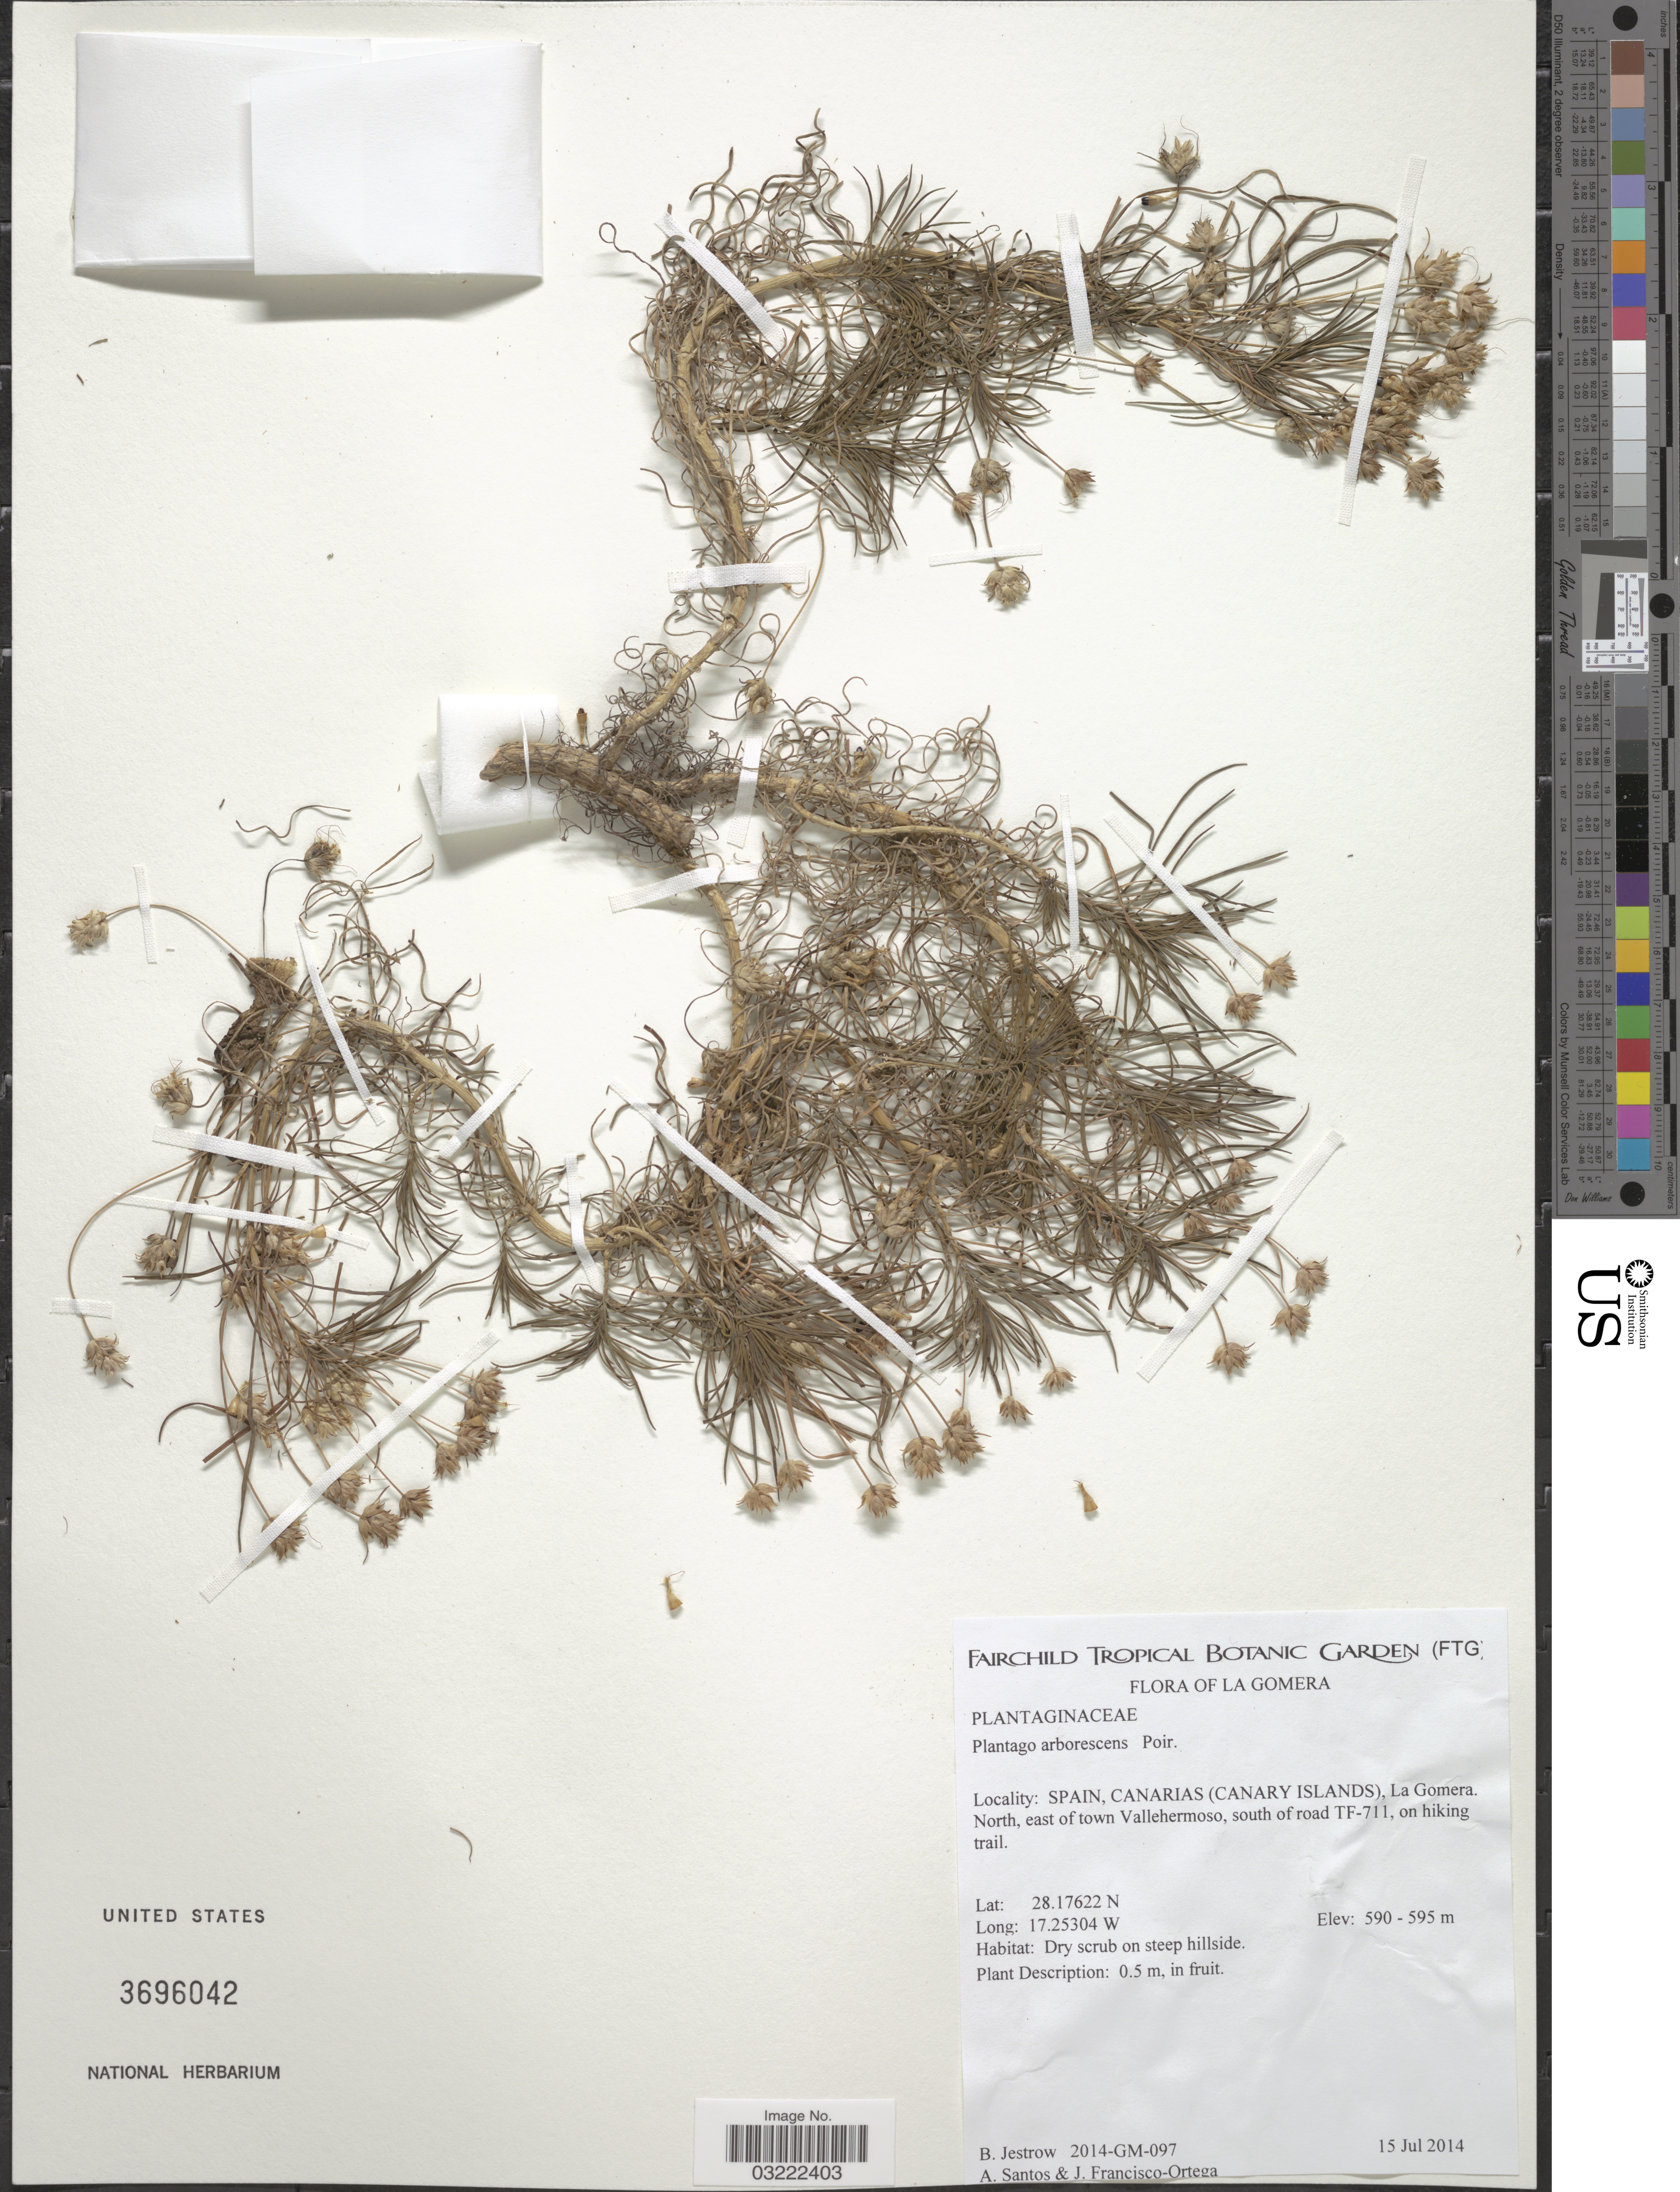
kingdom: Plantae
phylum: Tracheophyta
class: Magnoliopsida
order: Lamiales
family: Plantaginaceae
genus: Plantago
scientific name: Plantago arborescens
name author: Poir.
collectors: B. Jestrow, A. Santos & J. Fransisco-Ortega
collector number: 2014-GM-097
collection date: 2014-07-15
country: Spain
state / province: Canarias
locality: La Gomera, Spain, Canarias (Canary Islands), La Gomera. North, east of town Vallehermoso, south of road TF-711, on hiking trail.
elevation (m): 590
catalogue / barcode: US 3696042